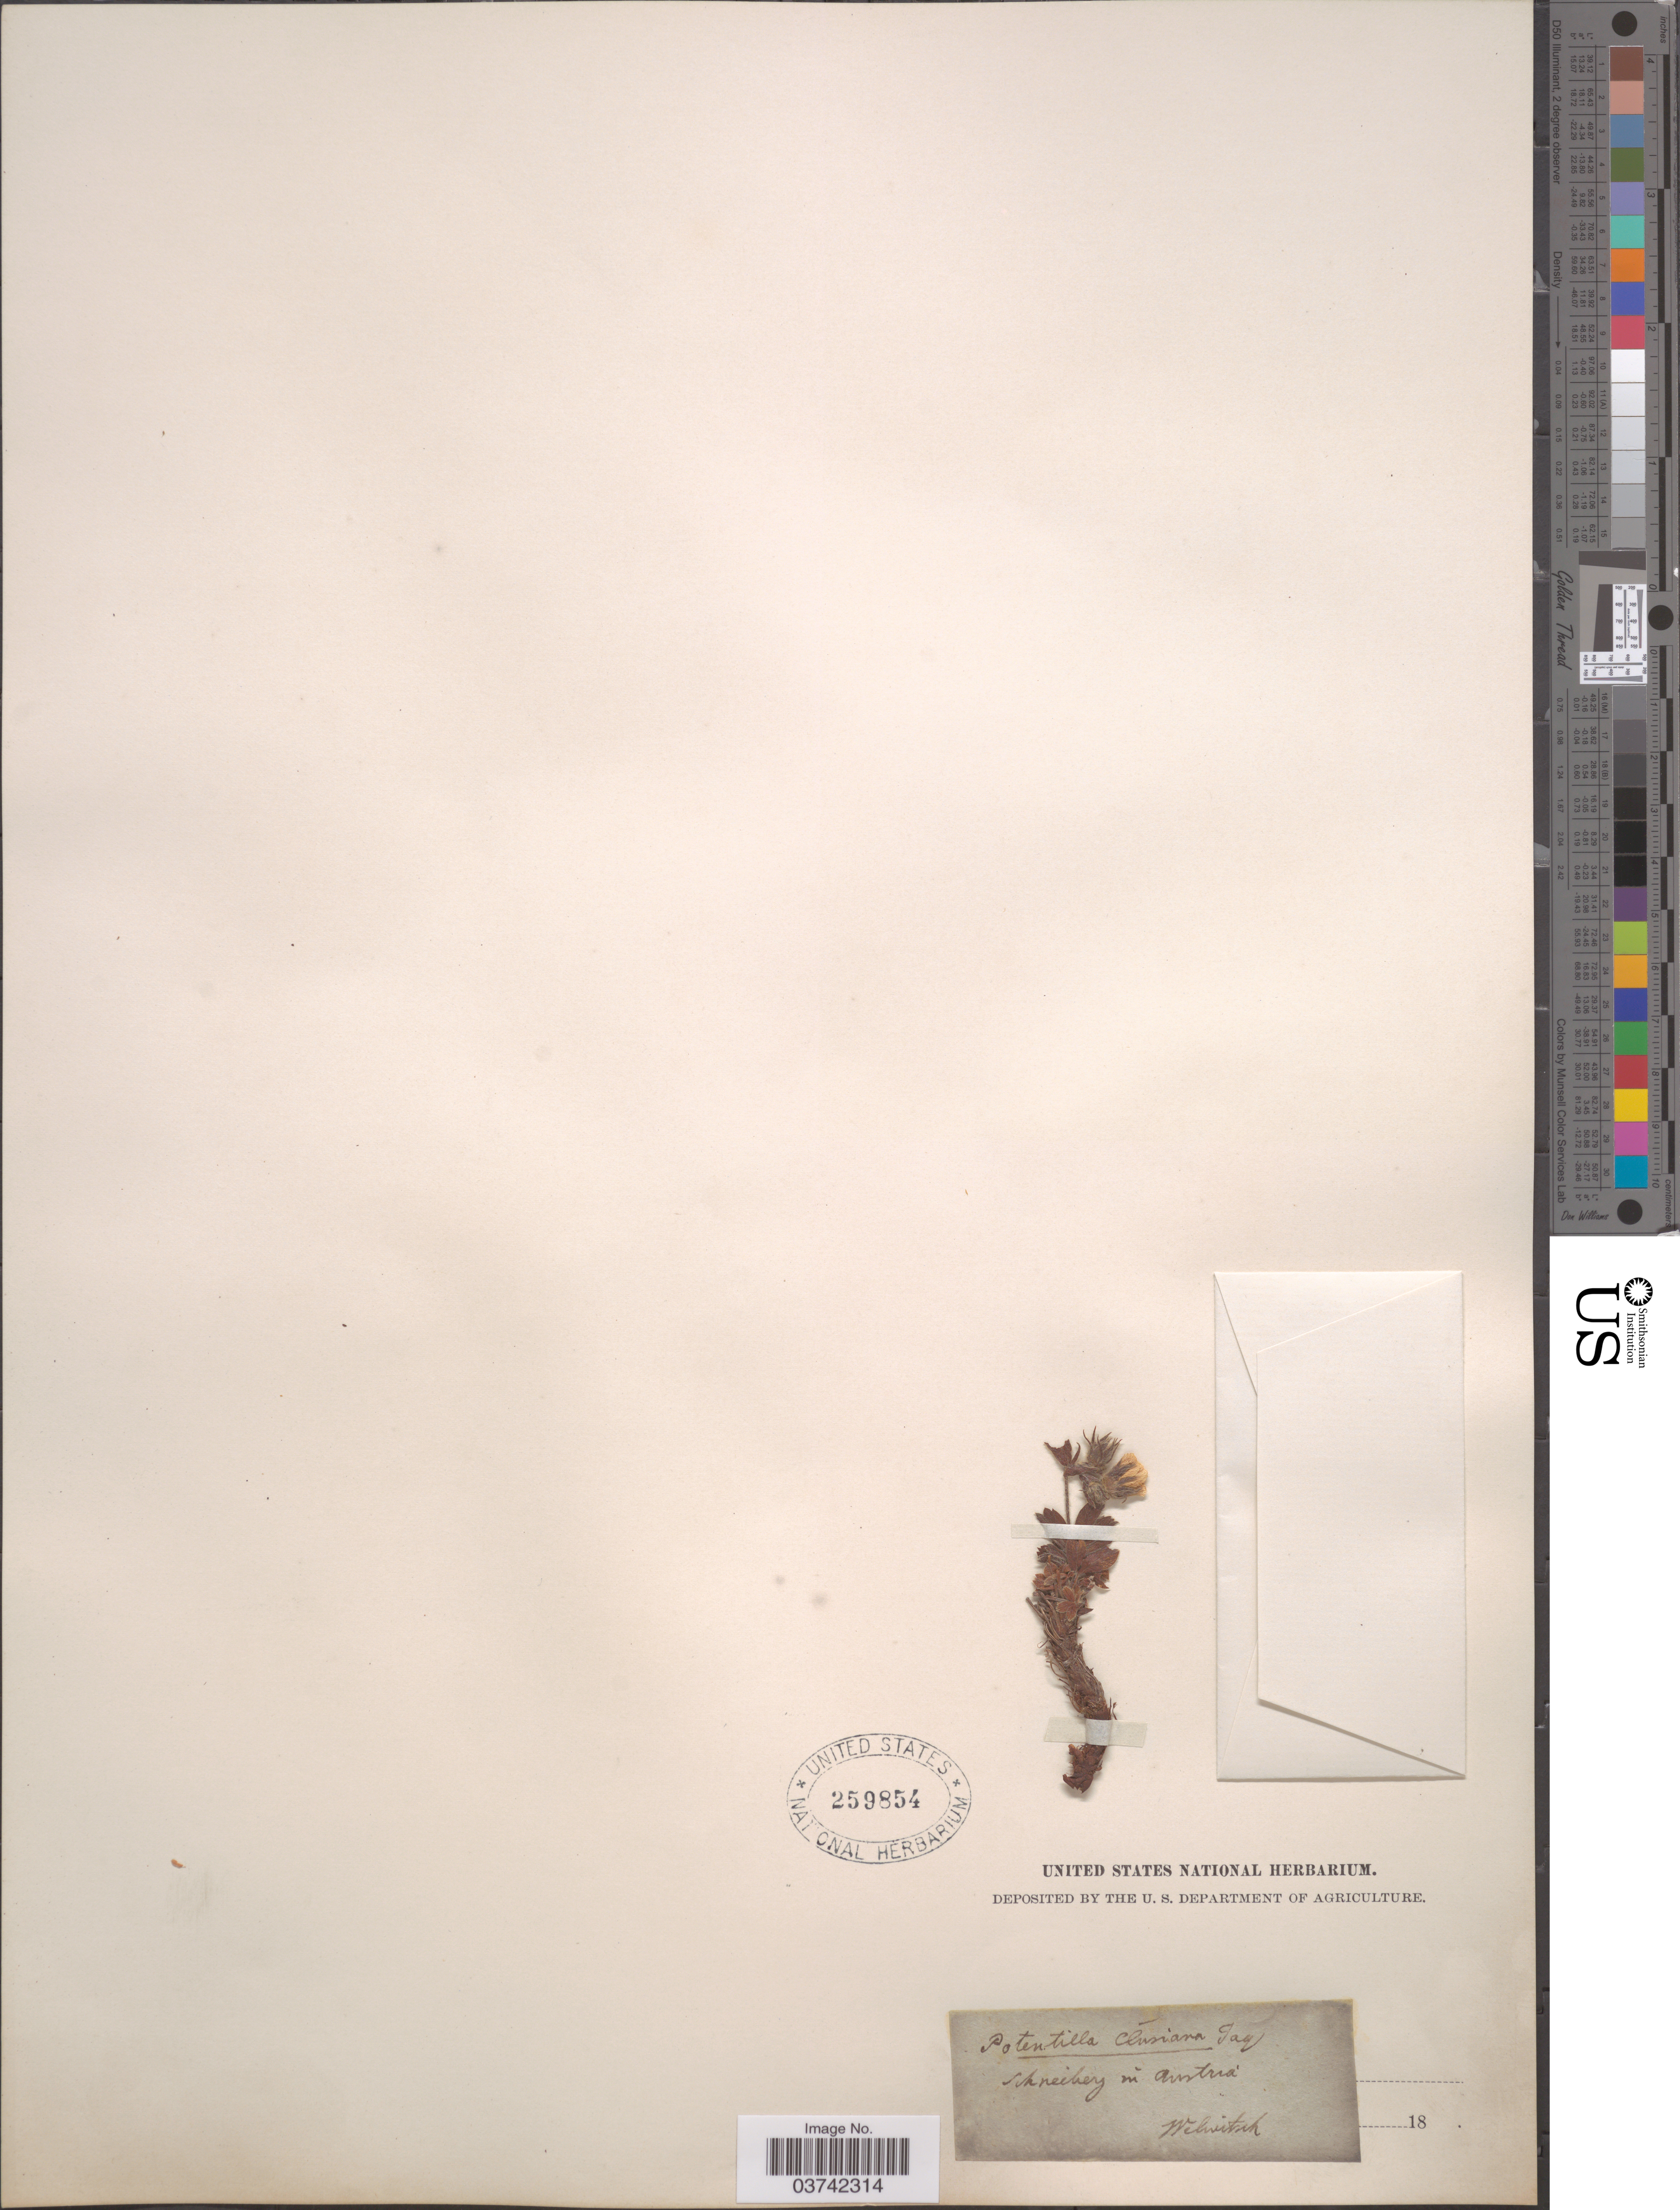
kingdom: Plantae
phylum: Tracheophyta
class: Magnoliopsida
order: Rosales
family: Rosaceae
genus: Potentilla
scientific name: Potentilla clusiana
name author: Jacq.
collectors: -. Welwitsch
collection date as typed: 18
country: Austria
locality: Schnéeberg in Austria.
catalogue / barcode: US 259854